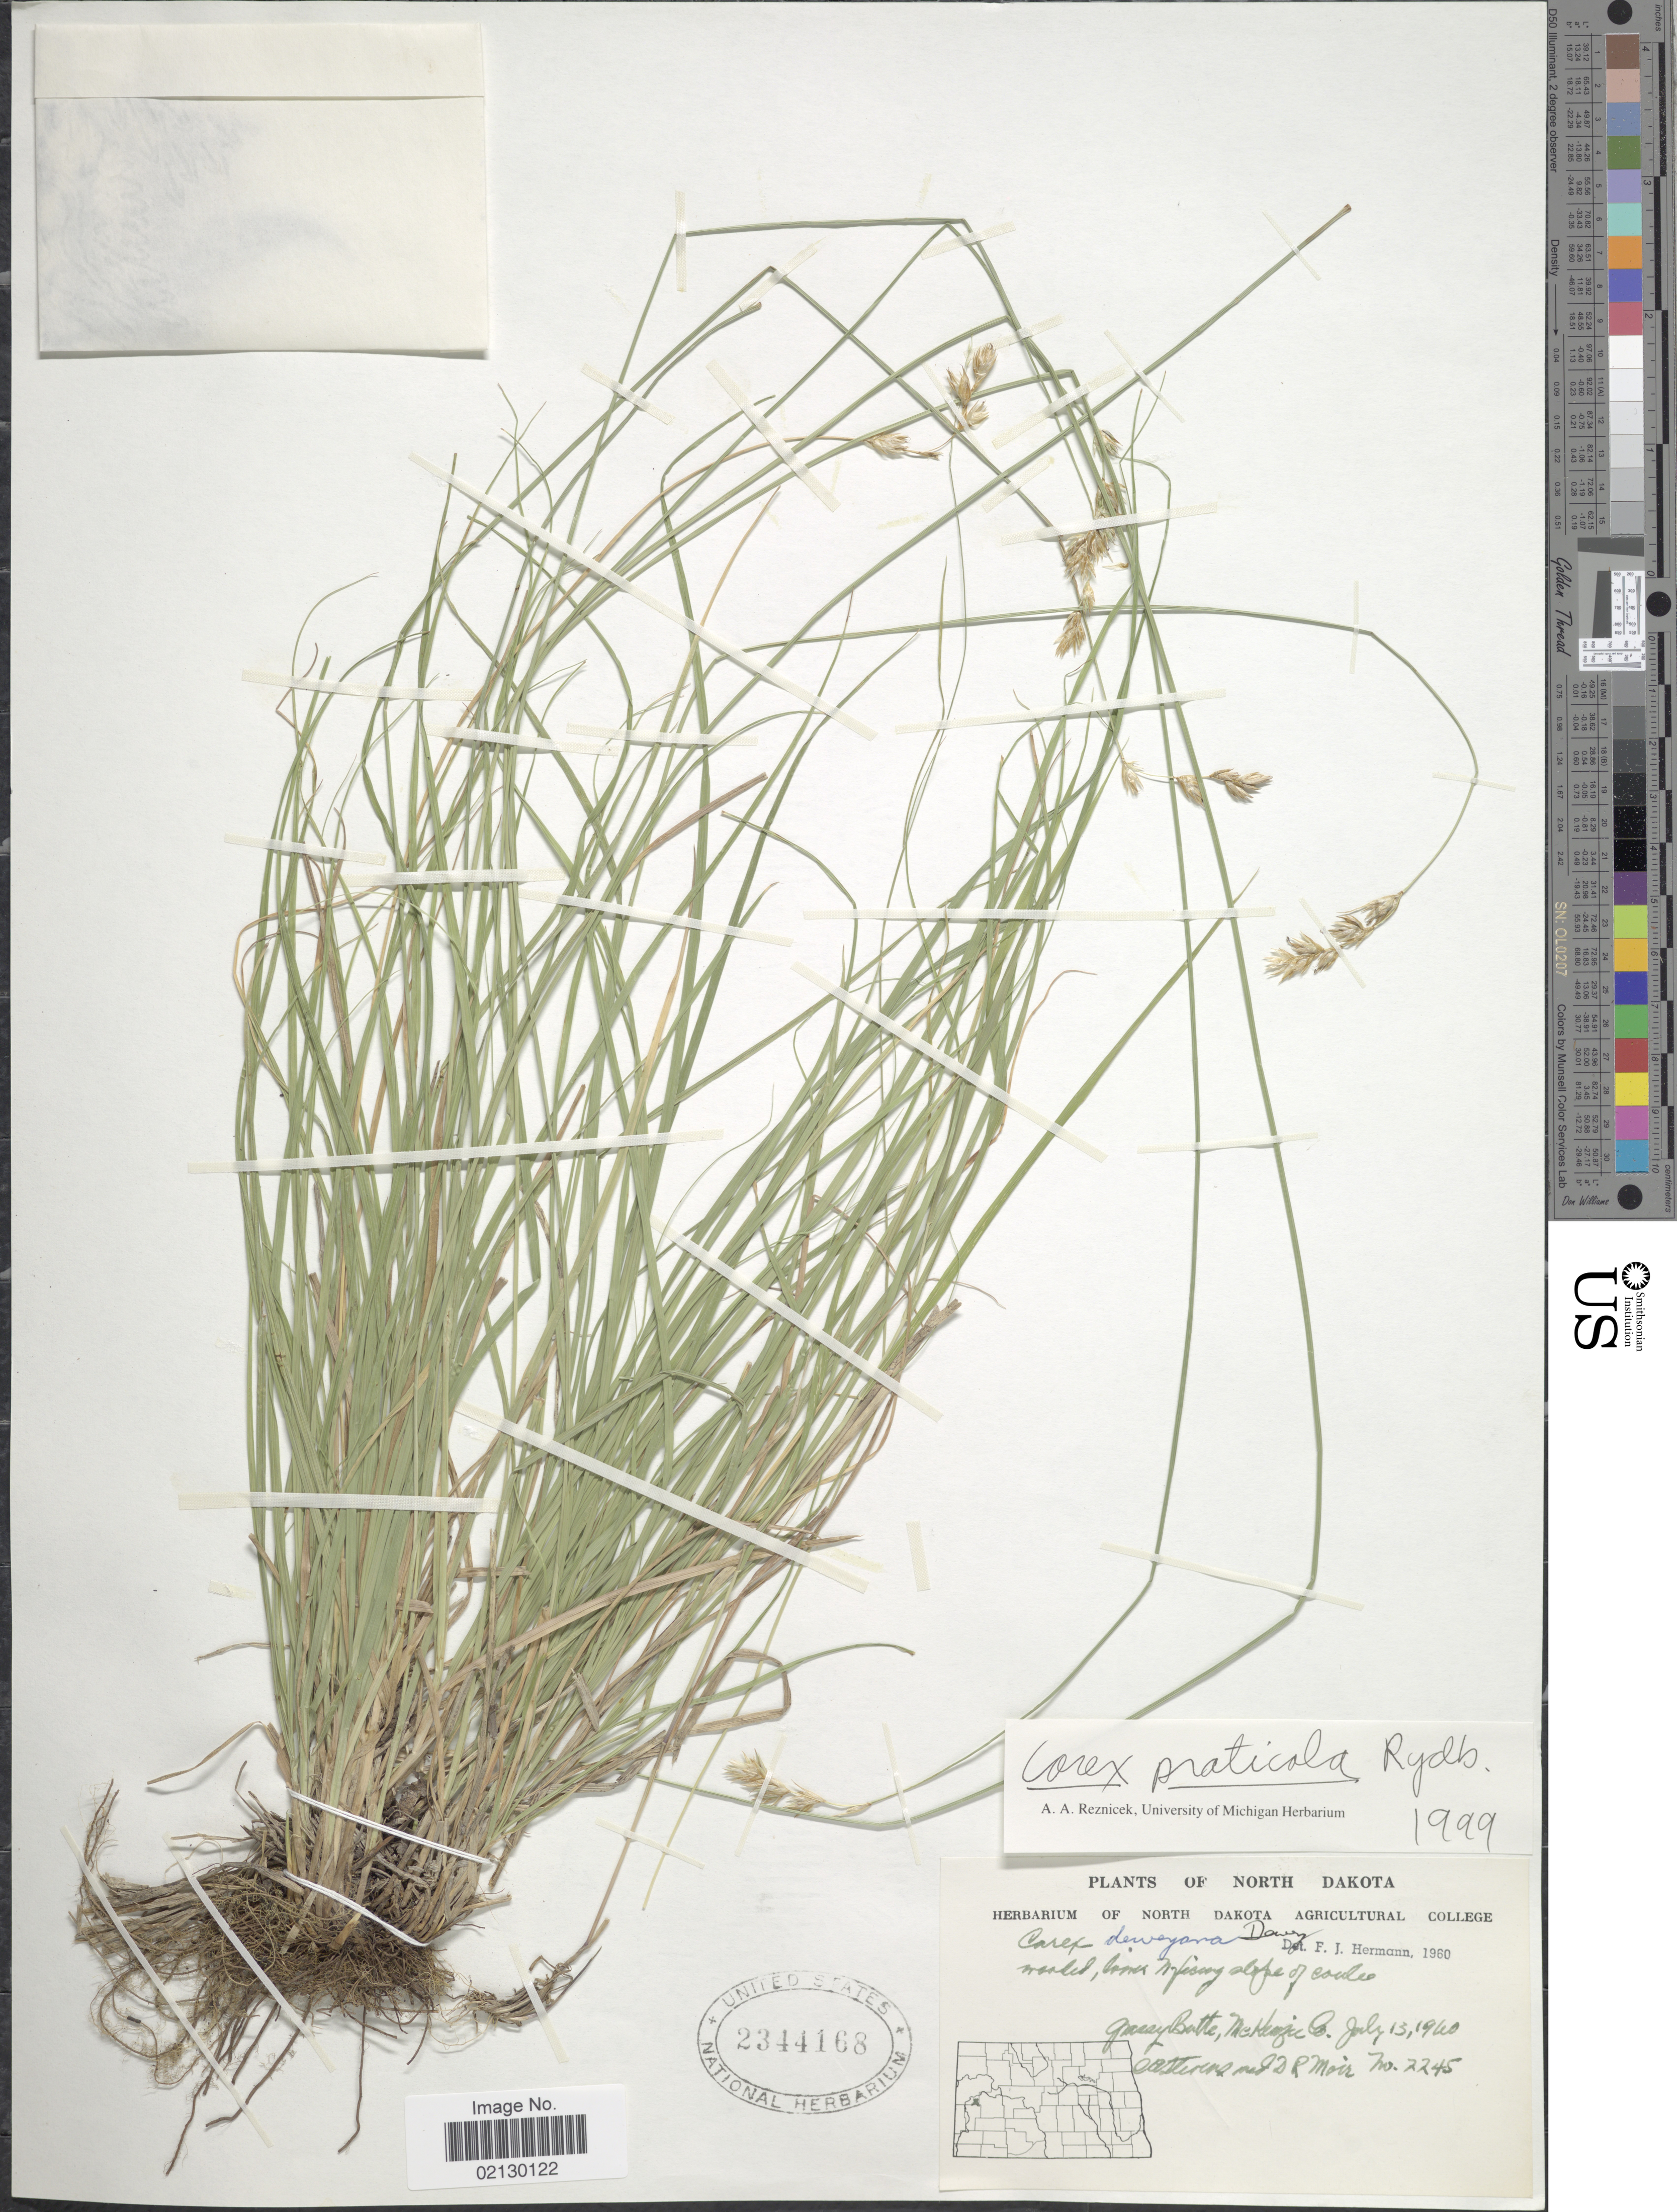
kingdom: Plantae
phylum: Tracheophyta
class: Liliopsida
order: Poales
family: Cyperaceae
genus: Carex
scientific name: Carex praticola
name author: Rydb.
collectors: O. A. Stevens & D. Moir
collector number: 2245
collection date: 1940-07-13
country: United States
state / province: North Dakota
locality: Grassy Butte, McKenzie Co.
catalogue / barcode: US 2344168